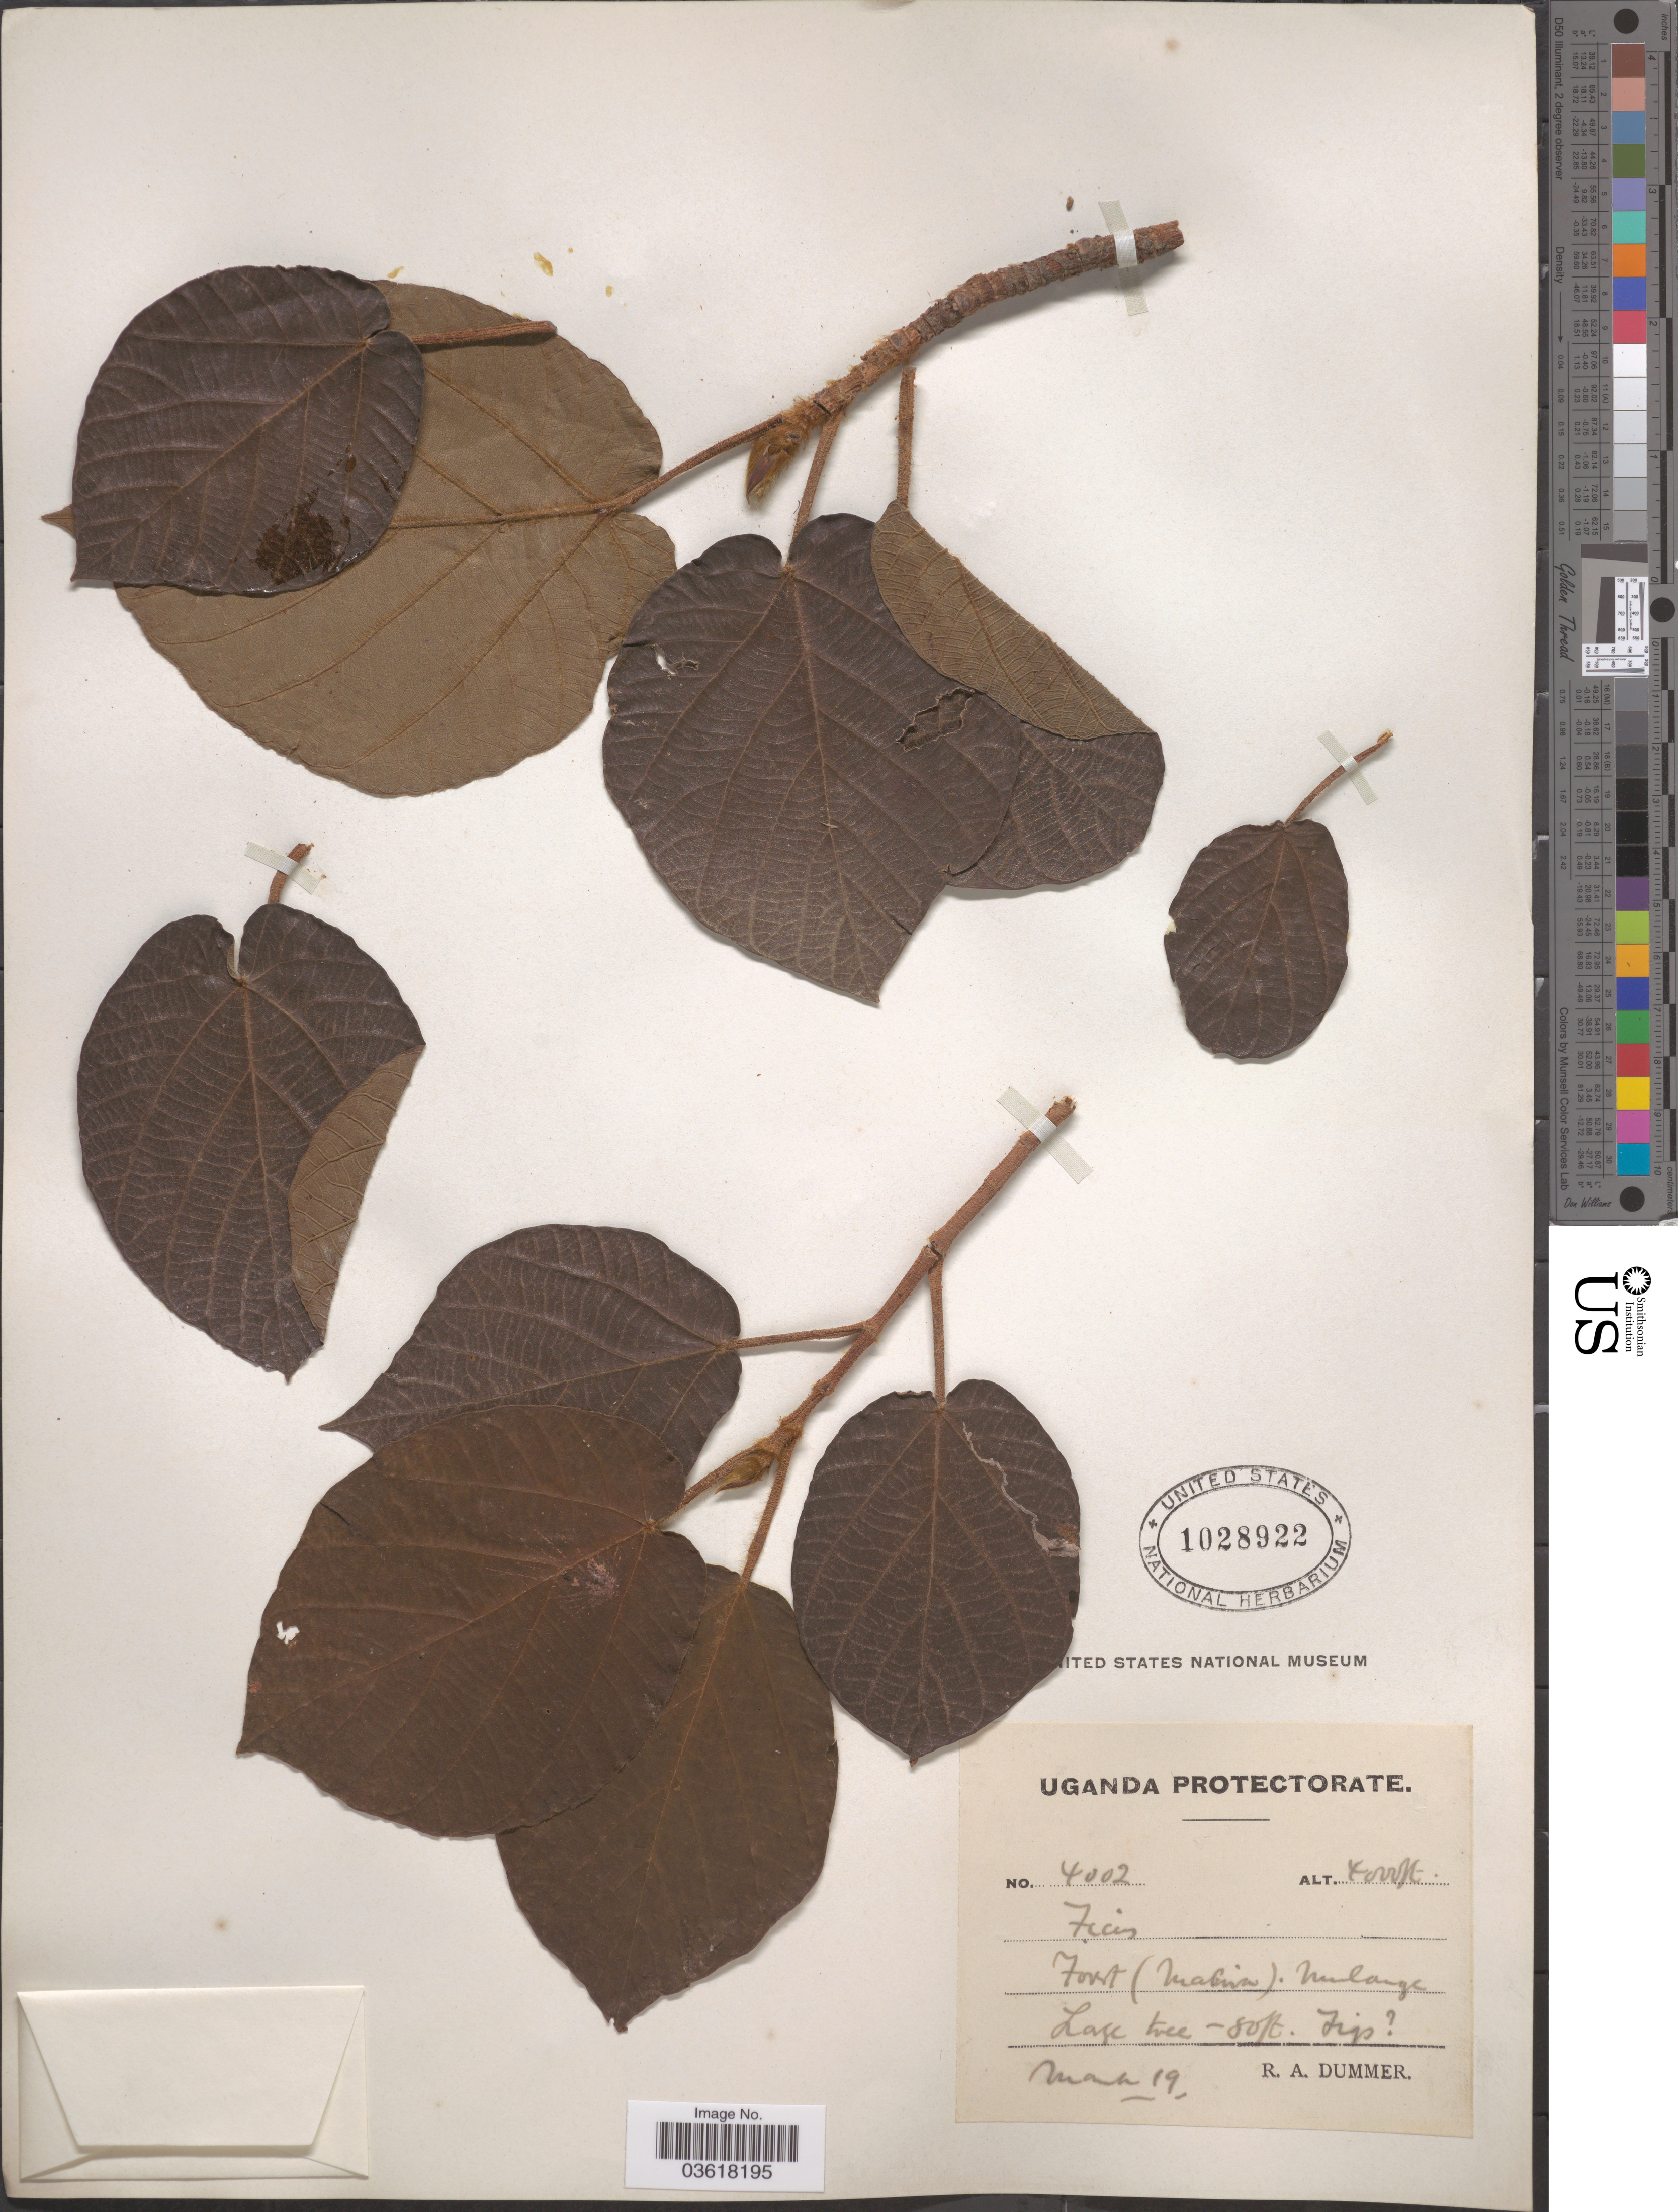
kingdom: Plantae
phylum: Tracheophyta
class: Magnoliopsida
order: Rosales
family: Moraceae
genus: Ficus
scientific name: Ficus sp.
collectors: R. Dümmer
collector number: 4002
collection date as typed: Transcribed d/m/y: /3/19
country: Uganda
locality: Uganda Protectorate. Forest (Mabira). Mulange.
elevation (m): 1219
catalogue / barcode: US 1028922